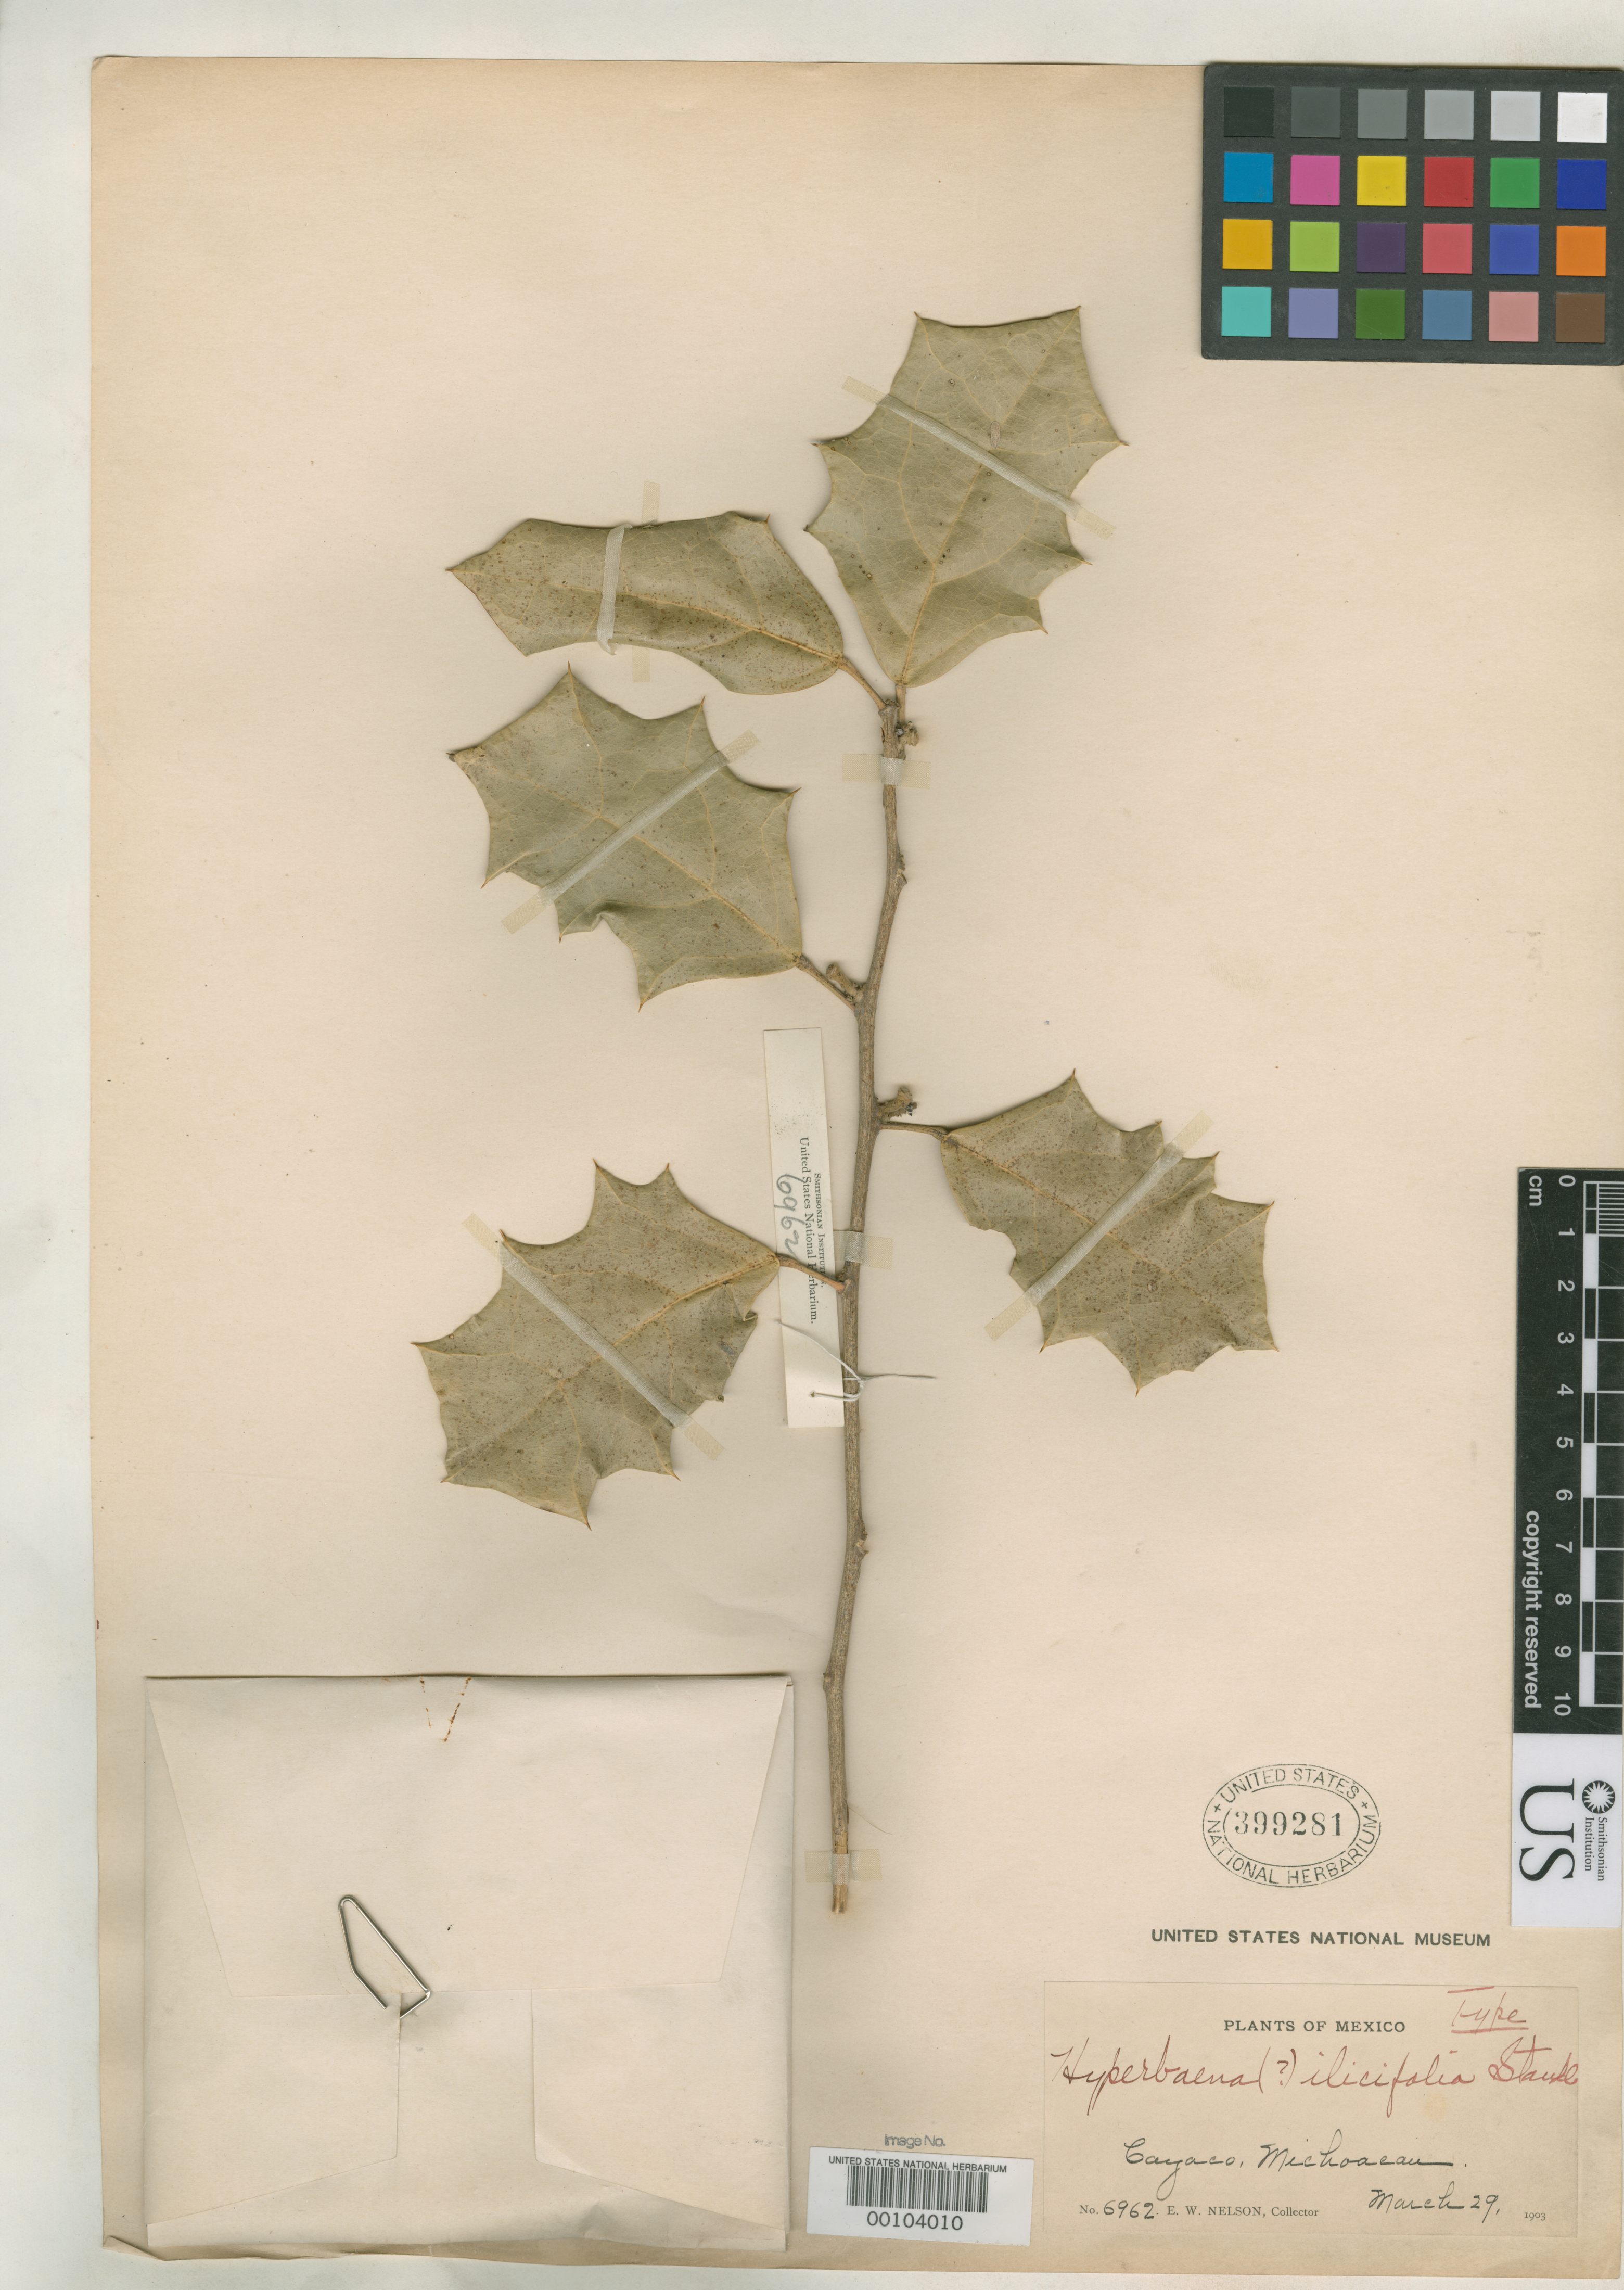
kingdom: Plantae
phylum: Tracheophyta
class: Magnoliopsida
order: Ranunculales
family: Menispermaceae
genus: Hyperbaena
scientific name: Hyperbaena ilicifolia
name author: Standl.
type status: Holotype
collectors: E. W. Nelson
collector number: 6962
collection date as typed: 29 Mar 1903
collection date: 1903-03-29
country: Mexico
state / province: Michoacán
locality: Cayaco.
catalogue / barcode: US 399281